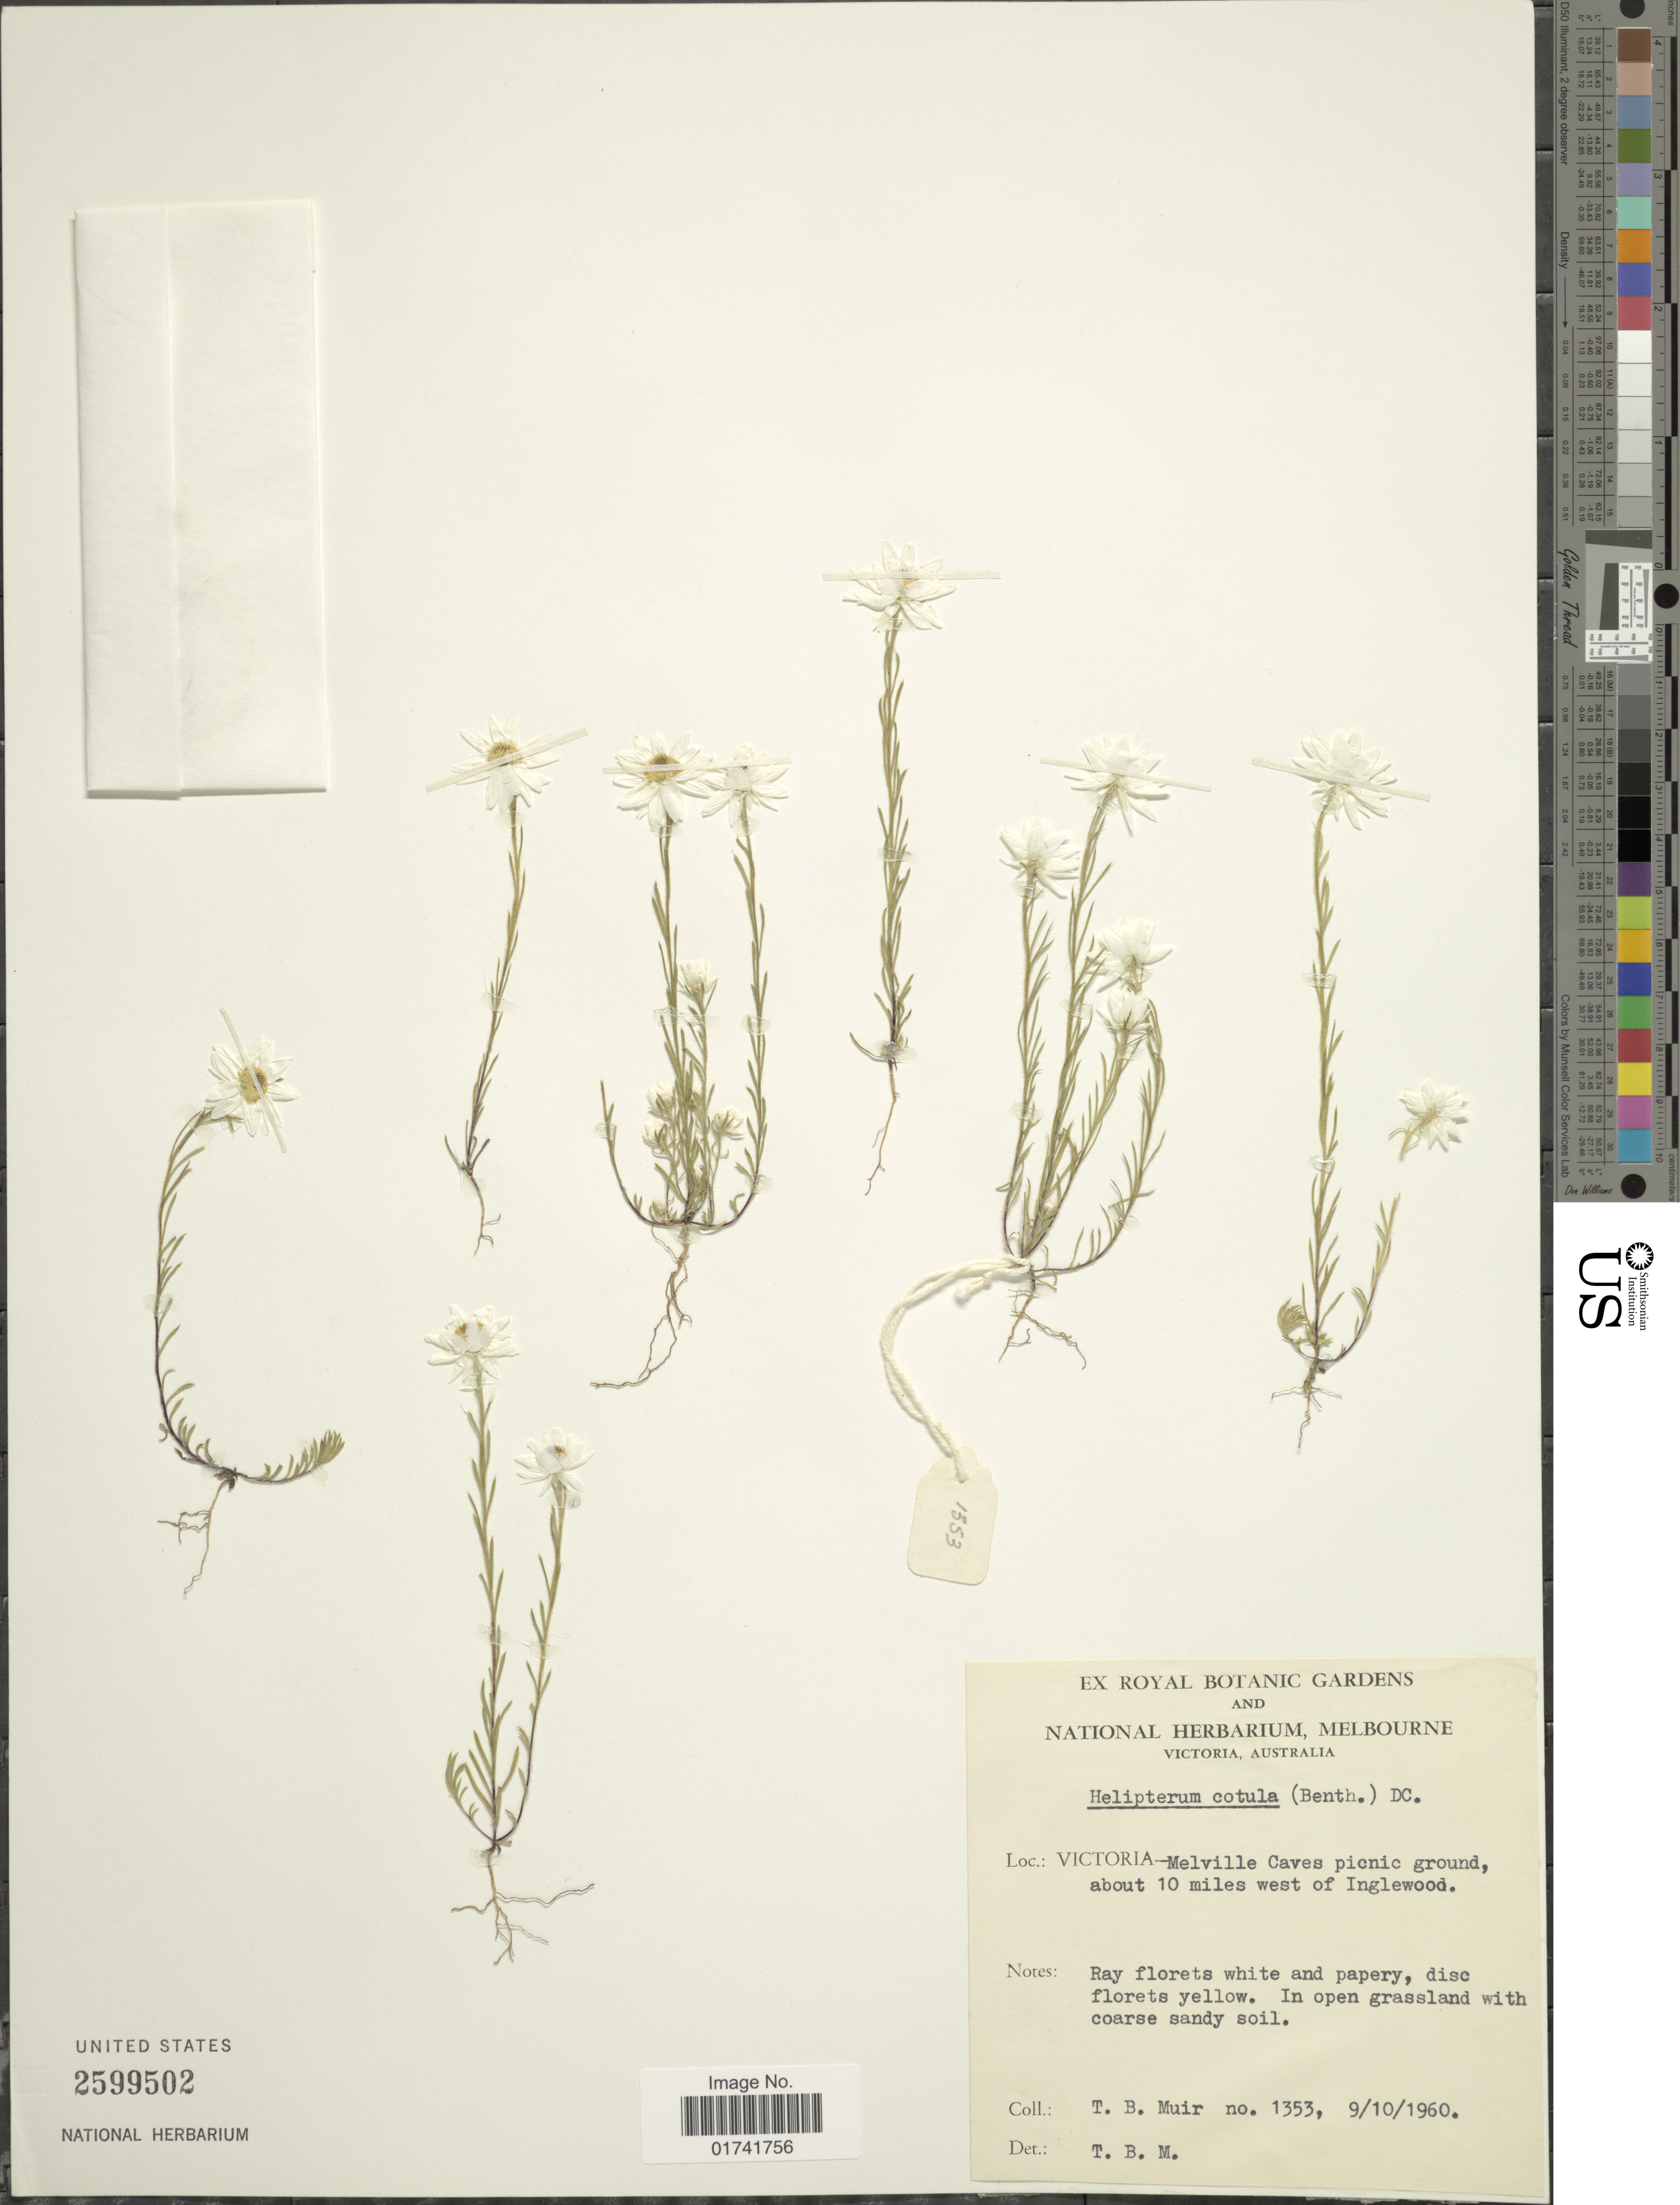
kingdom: Plantae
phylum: Tracheophyta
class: Magnoliopsida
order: Asterales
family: Asteraceae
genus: Hyalosperma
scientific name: Hyalosperma cotula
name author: (Benth.) Paul G. Wilson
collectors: T. Muir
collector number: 1353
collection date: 1960-10-09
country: Australia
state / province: Victoria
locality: Victoria-Melville Caves picnic ground, about 10 miles west of Inglewood.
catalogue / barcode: US 2599502